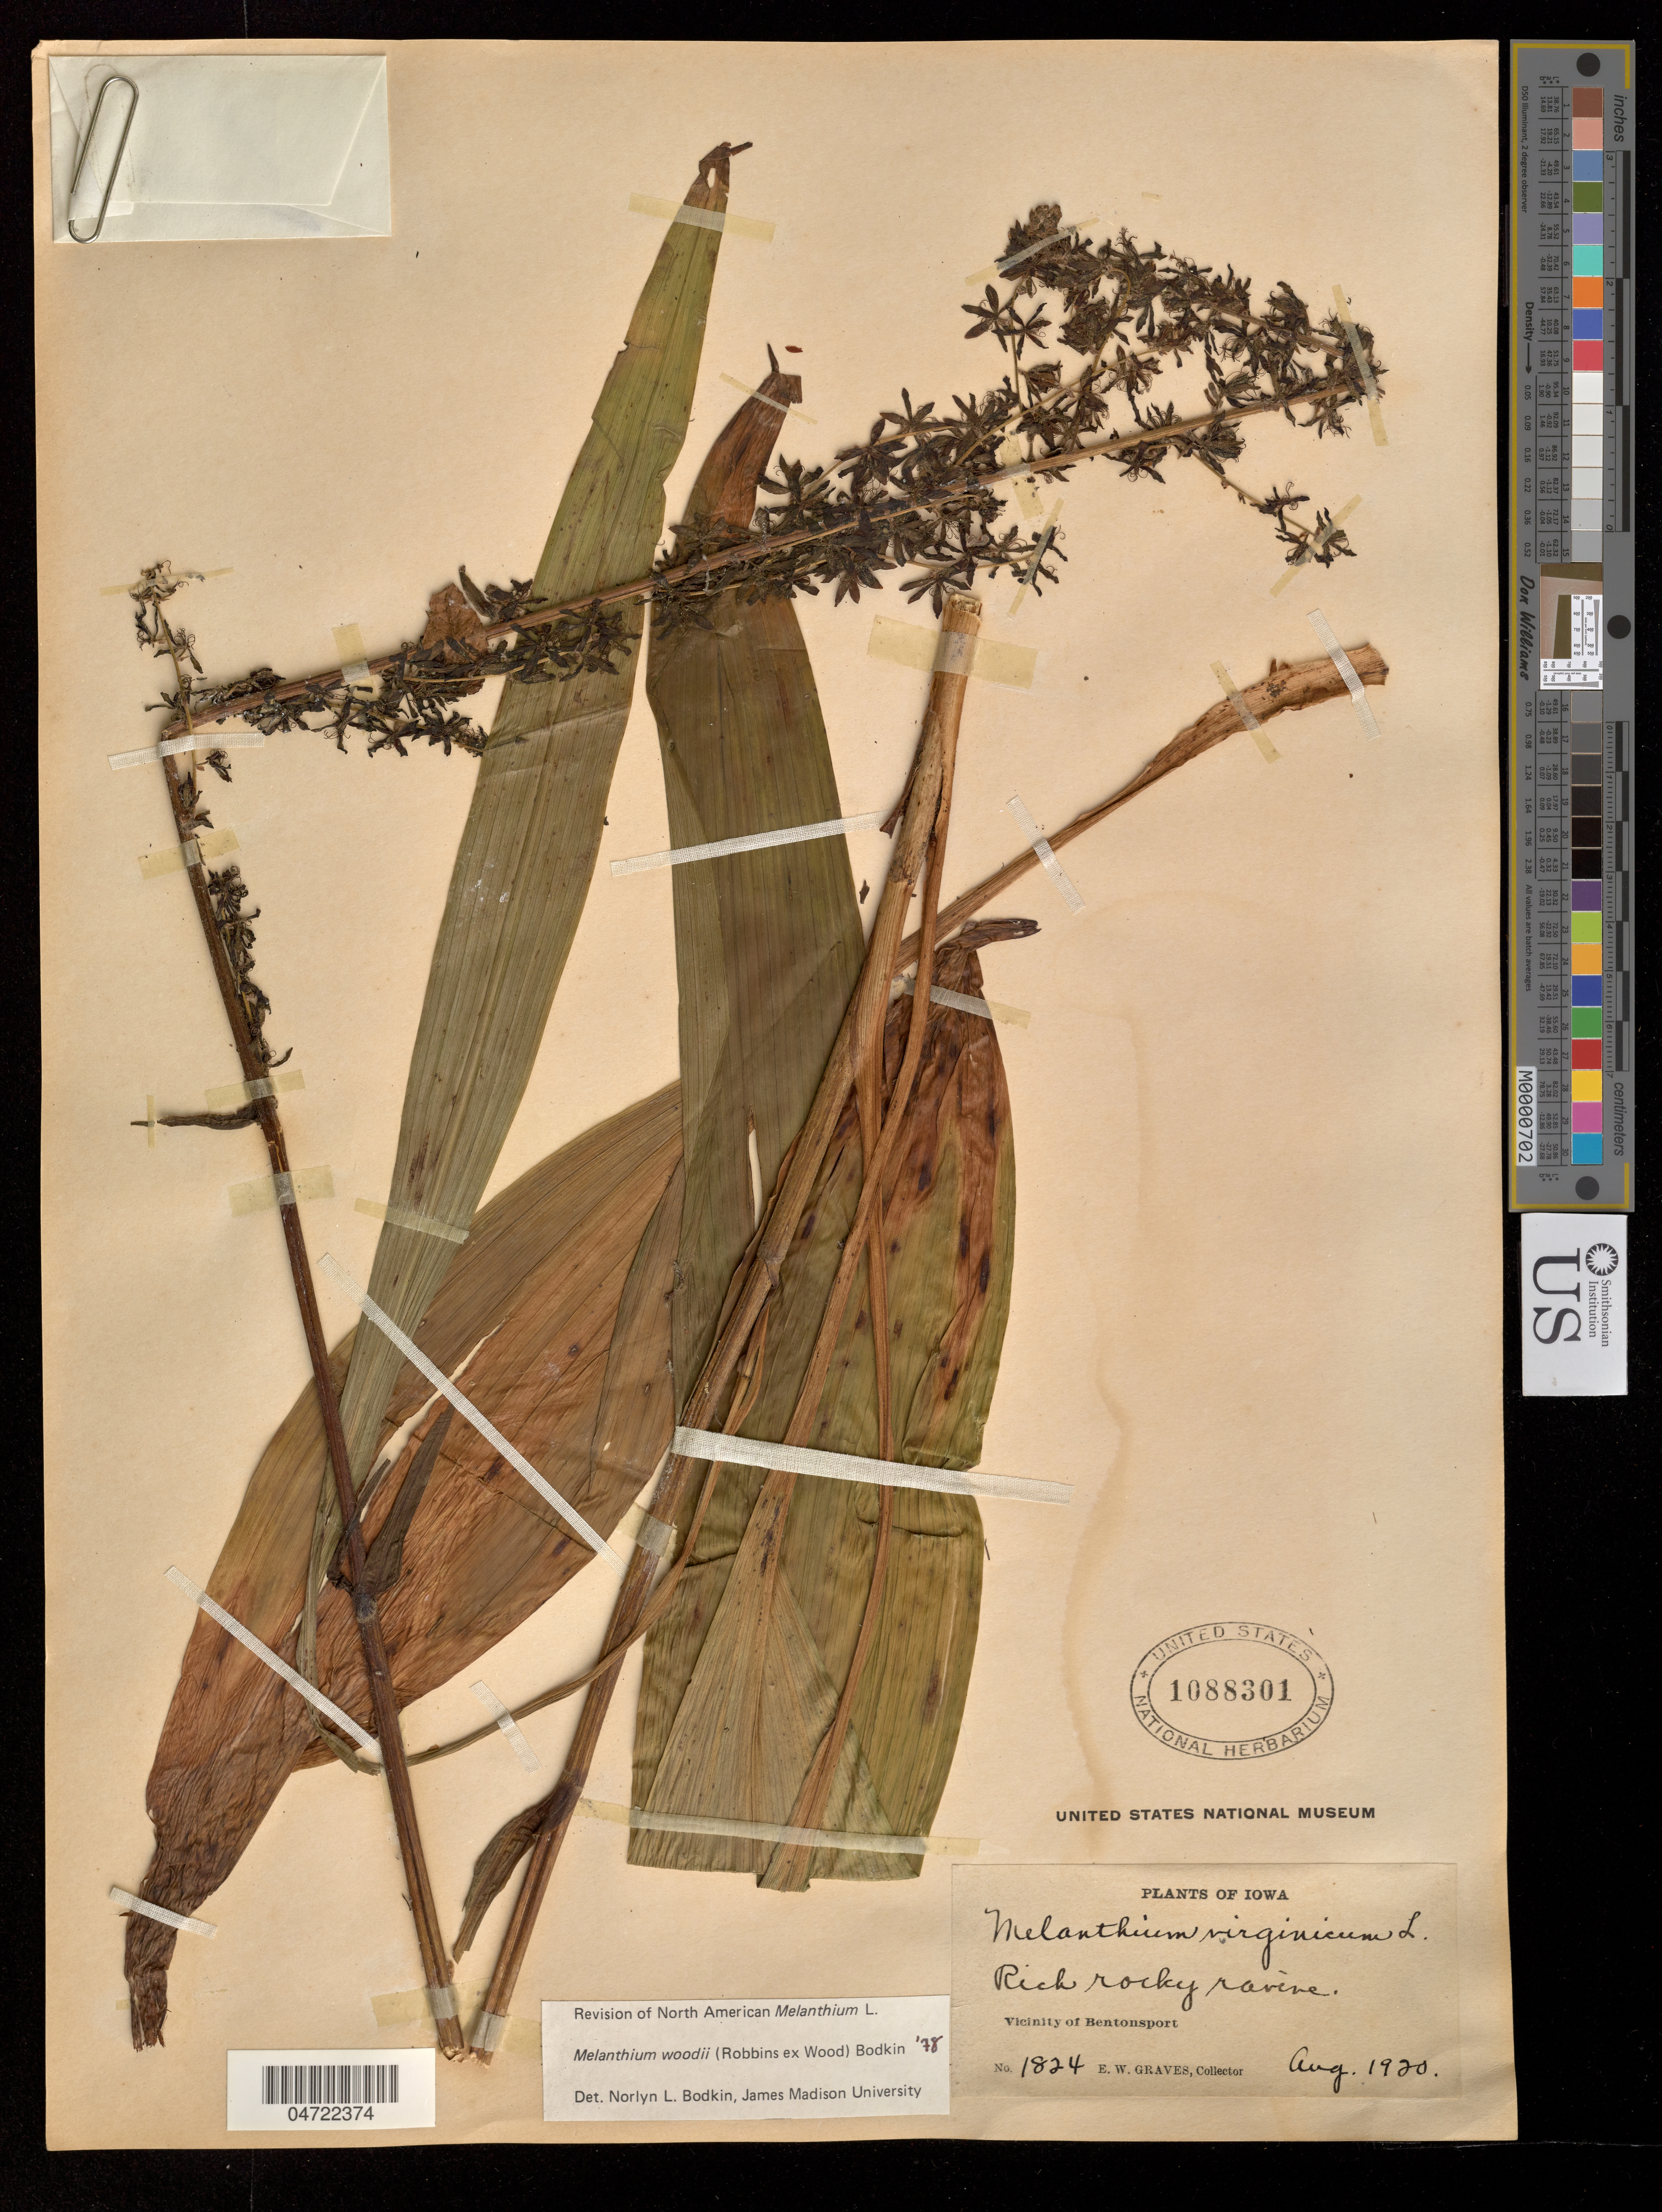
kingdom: Plantae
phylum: Tracheophyta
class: Liliopsida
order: Liliales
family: Melanthiaceae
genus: Melanthium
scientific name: Melanthium woodii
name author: (J.W. Robbins ex Alph. Wood) Bodkin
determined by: Bodkin, N. L.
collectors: E. Graves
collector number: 1824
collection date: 1920-08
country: United States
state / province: Iowa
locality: Growing in rich woods. VIcinity of Bentonsport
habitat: rich rocky ravine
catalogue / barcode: US 1088301